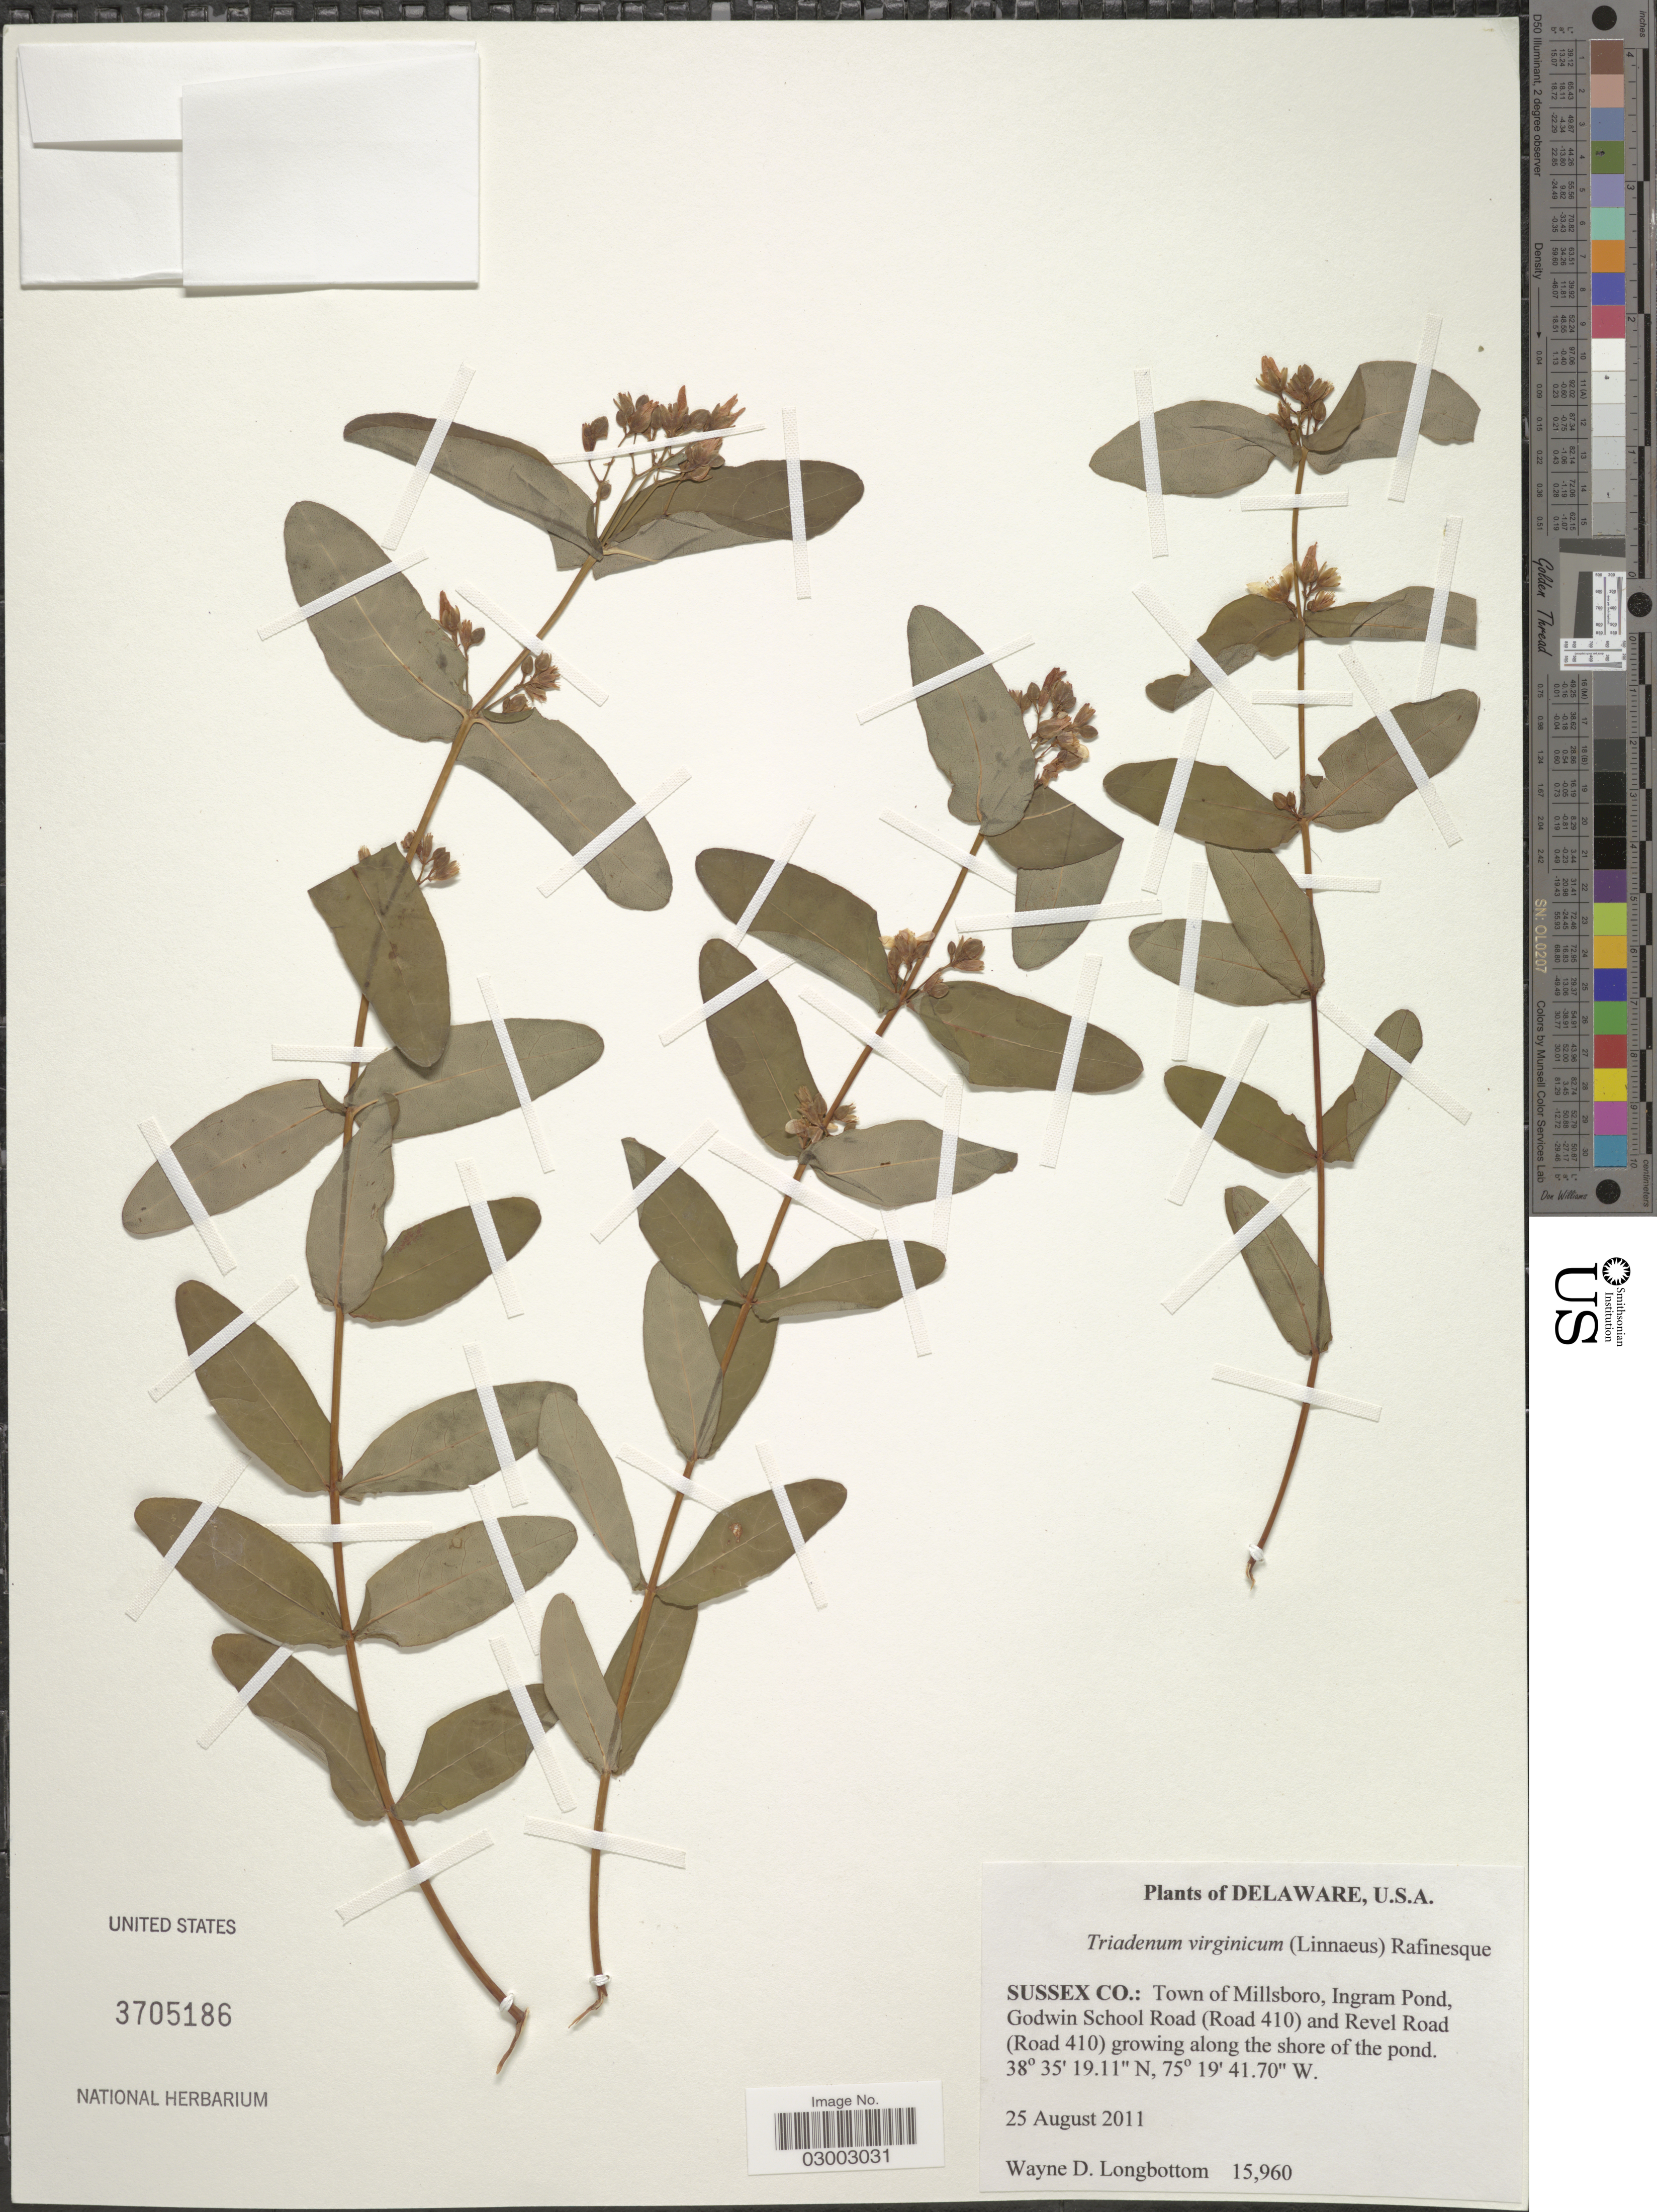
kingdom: Plantae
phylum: Tracheophyta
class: Magnoliopsida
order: Malpighiales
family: Hypericaceae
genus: Hypericum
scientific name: Hypericum virginicum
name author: L.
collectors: W. D. Longbottom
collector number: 15960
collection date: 2011-08-25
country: United States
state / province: Delaware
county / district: Sussex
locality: Sussex Co.: Town of Millsboro, Ingram Pond, Godwin School Road (Road 410) and Revel Road (Road 410) growing along the shore of the pond.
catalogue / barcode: US 3705186